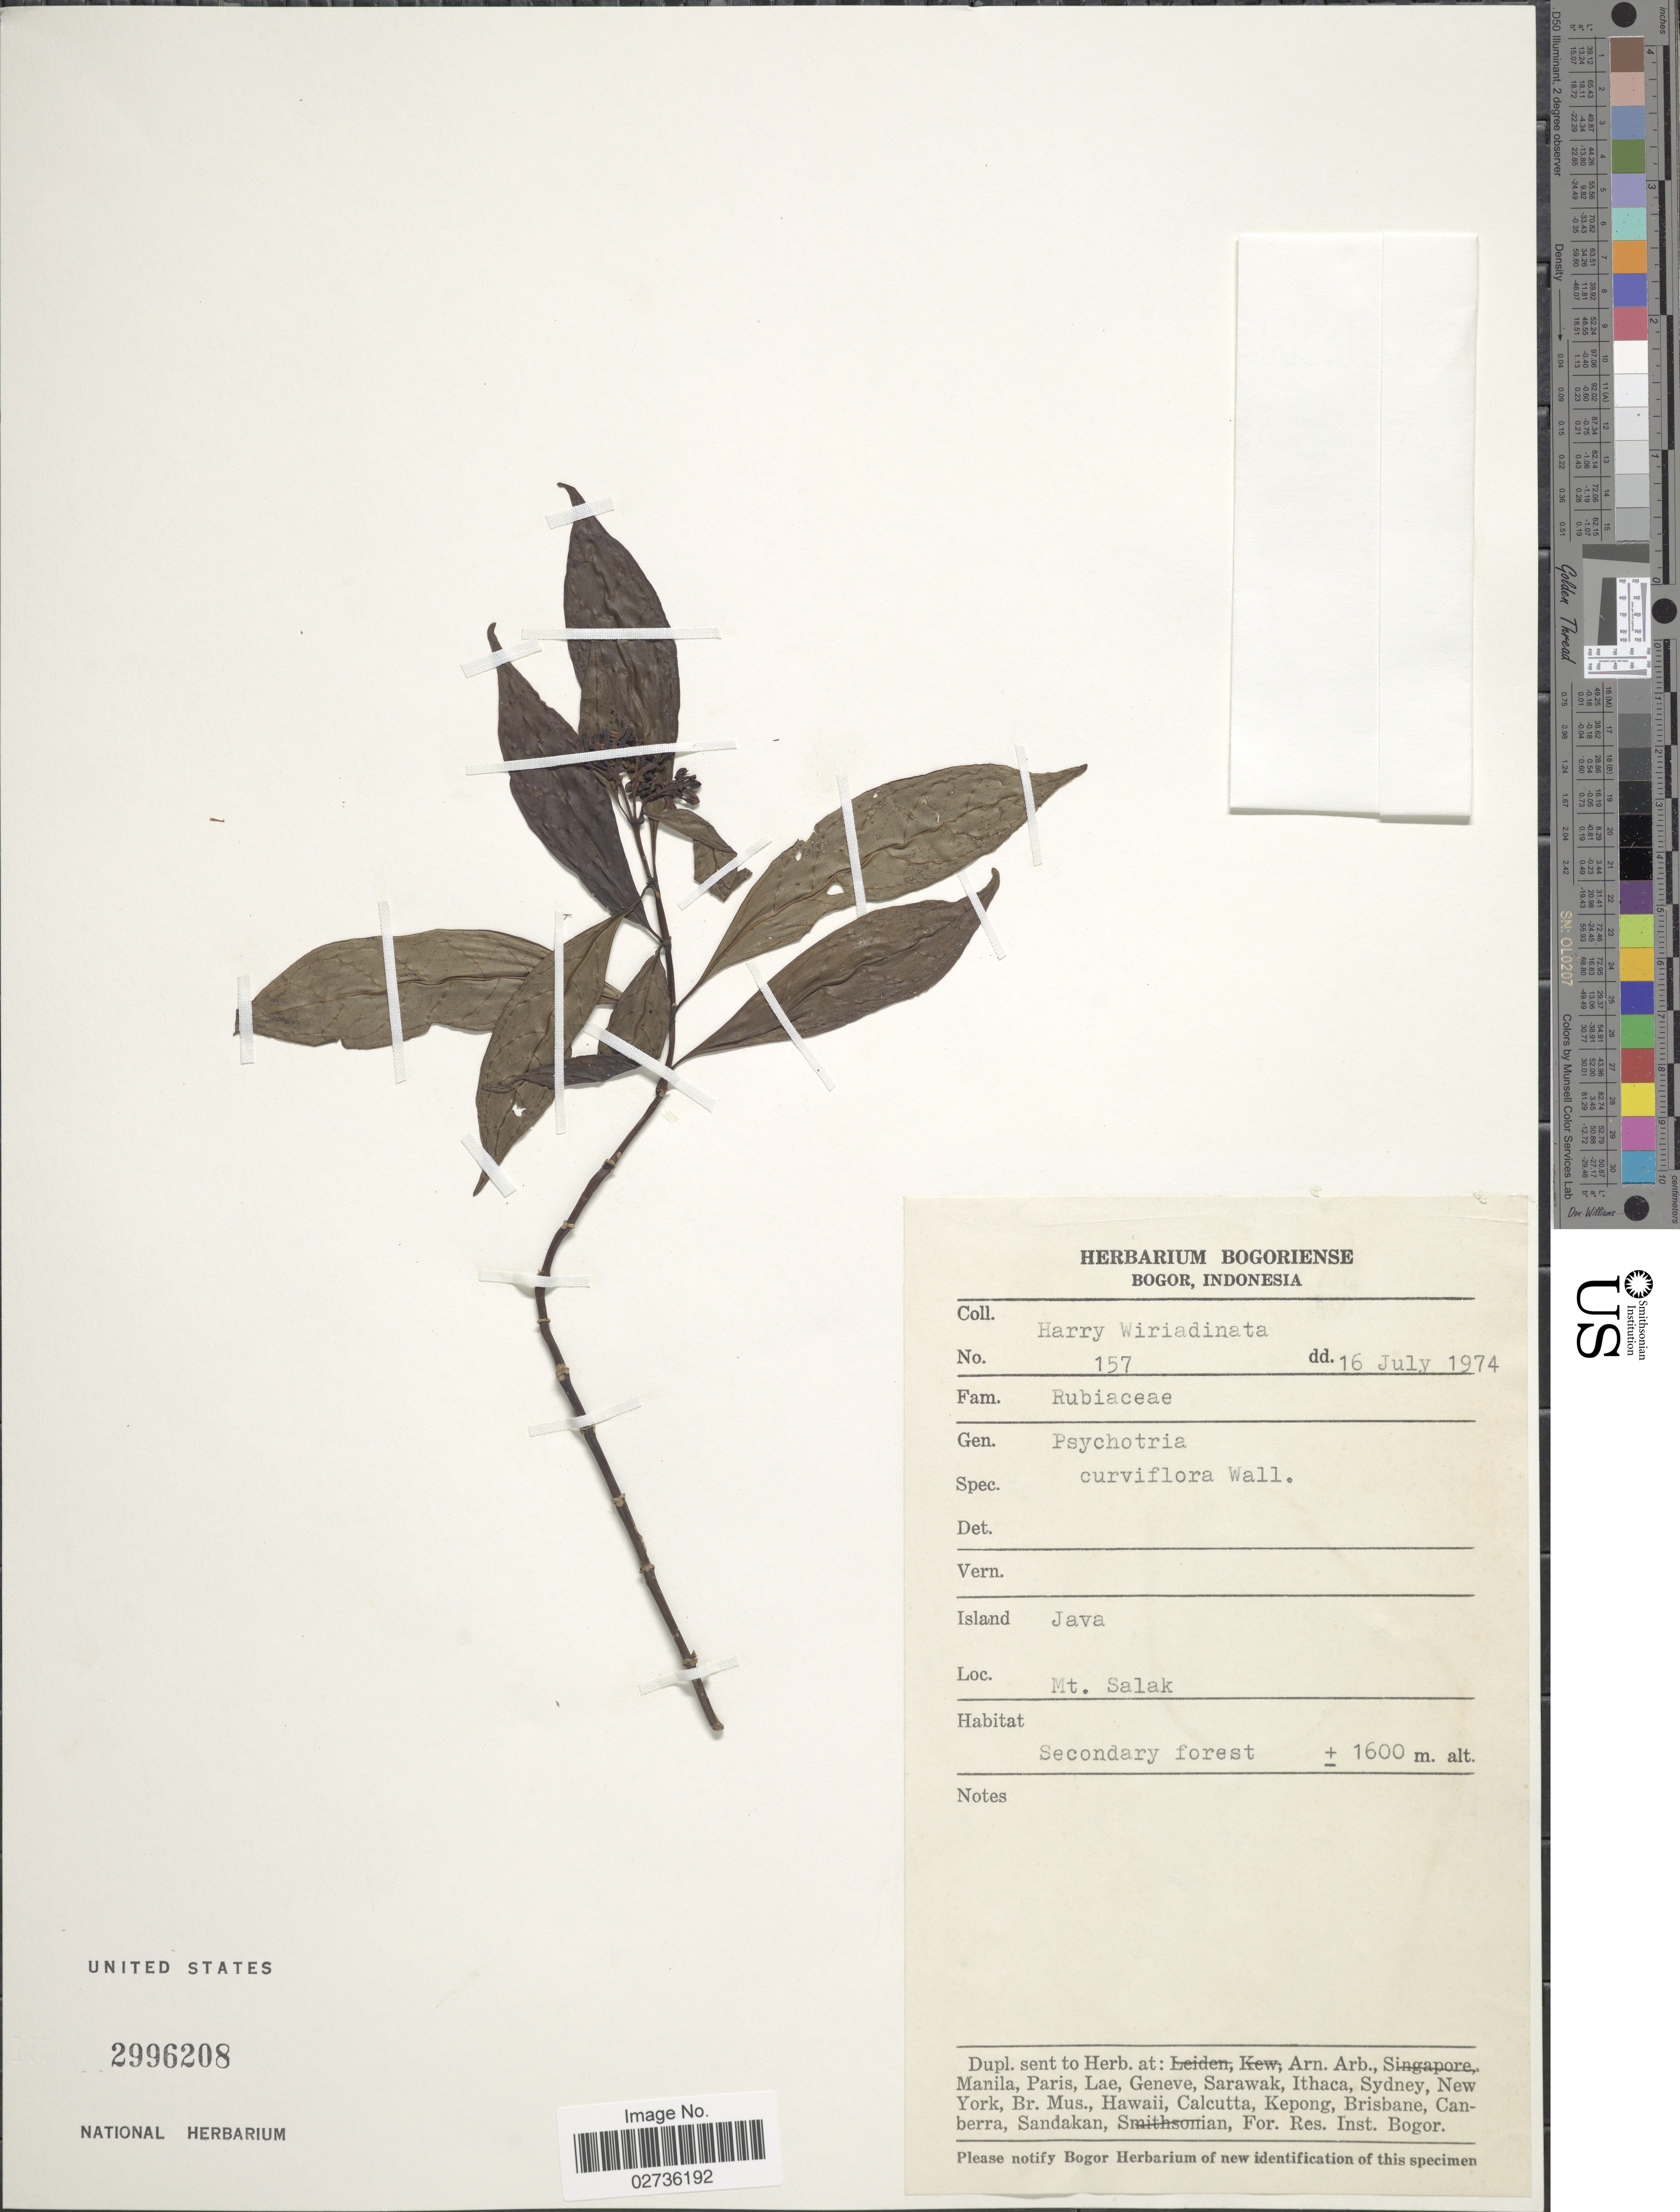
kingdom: Plantae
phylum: Tracheophyta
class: Magnoliopsida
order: Gentianales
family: Rubiaceae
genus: Psychotria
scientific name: Psychotria curviflora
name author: Wall.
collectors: H. Wiriadinata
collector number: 157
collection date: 1974-07-16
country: Indonesia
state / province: Java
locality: Mt. Salak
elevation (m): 1600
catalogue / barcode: US 2996208